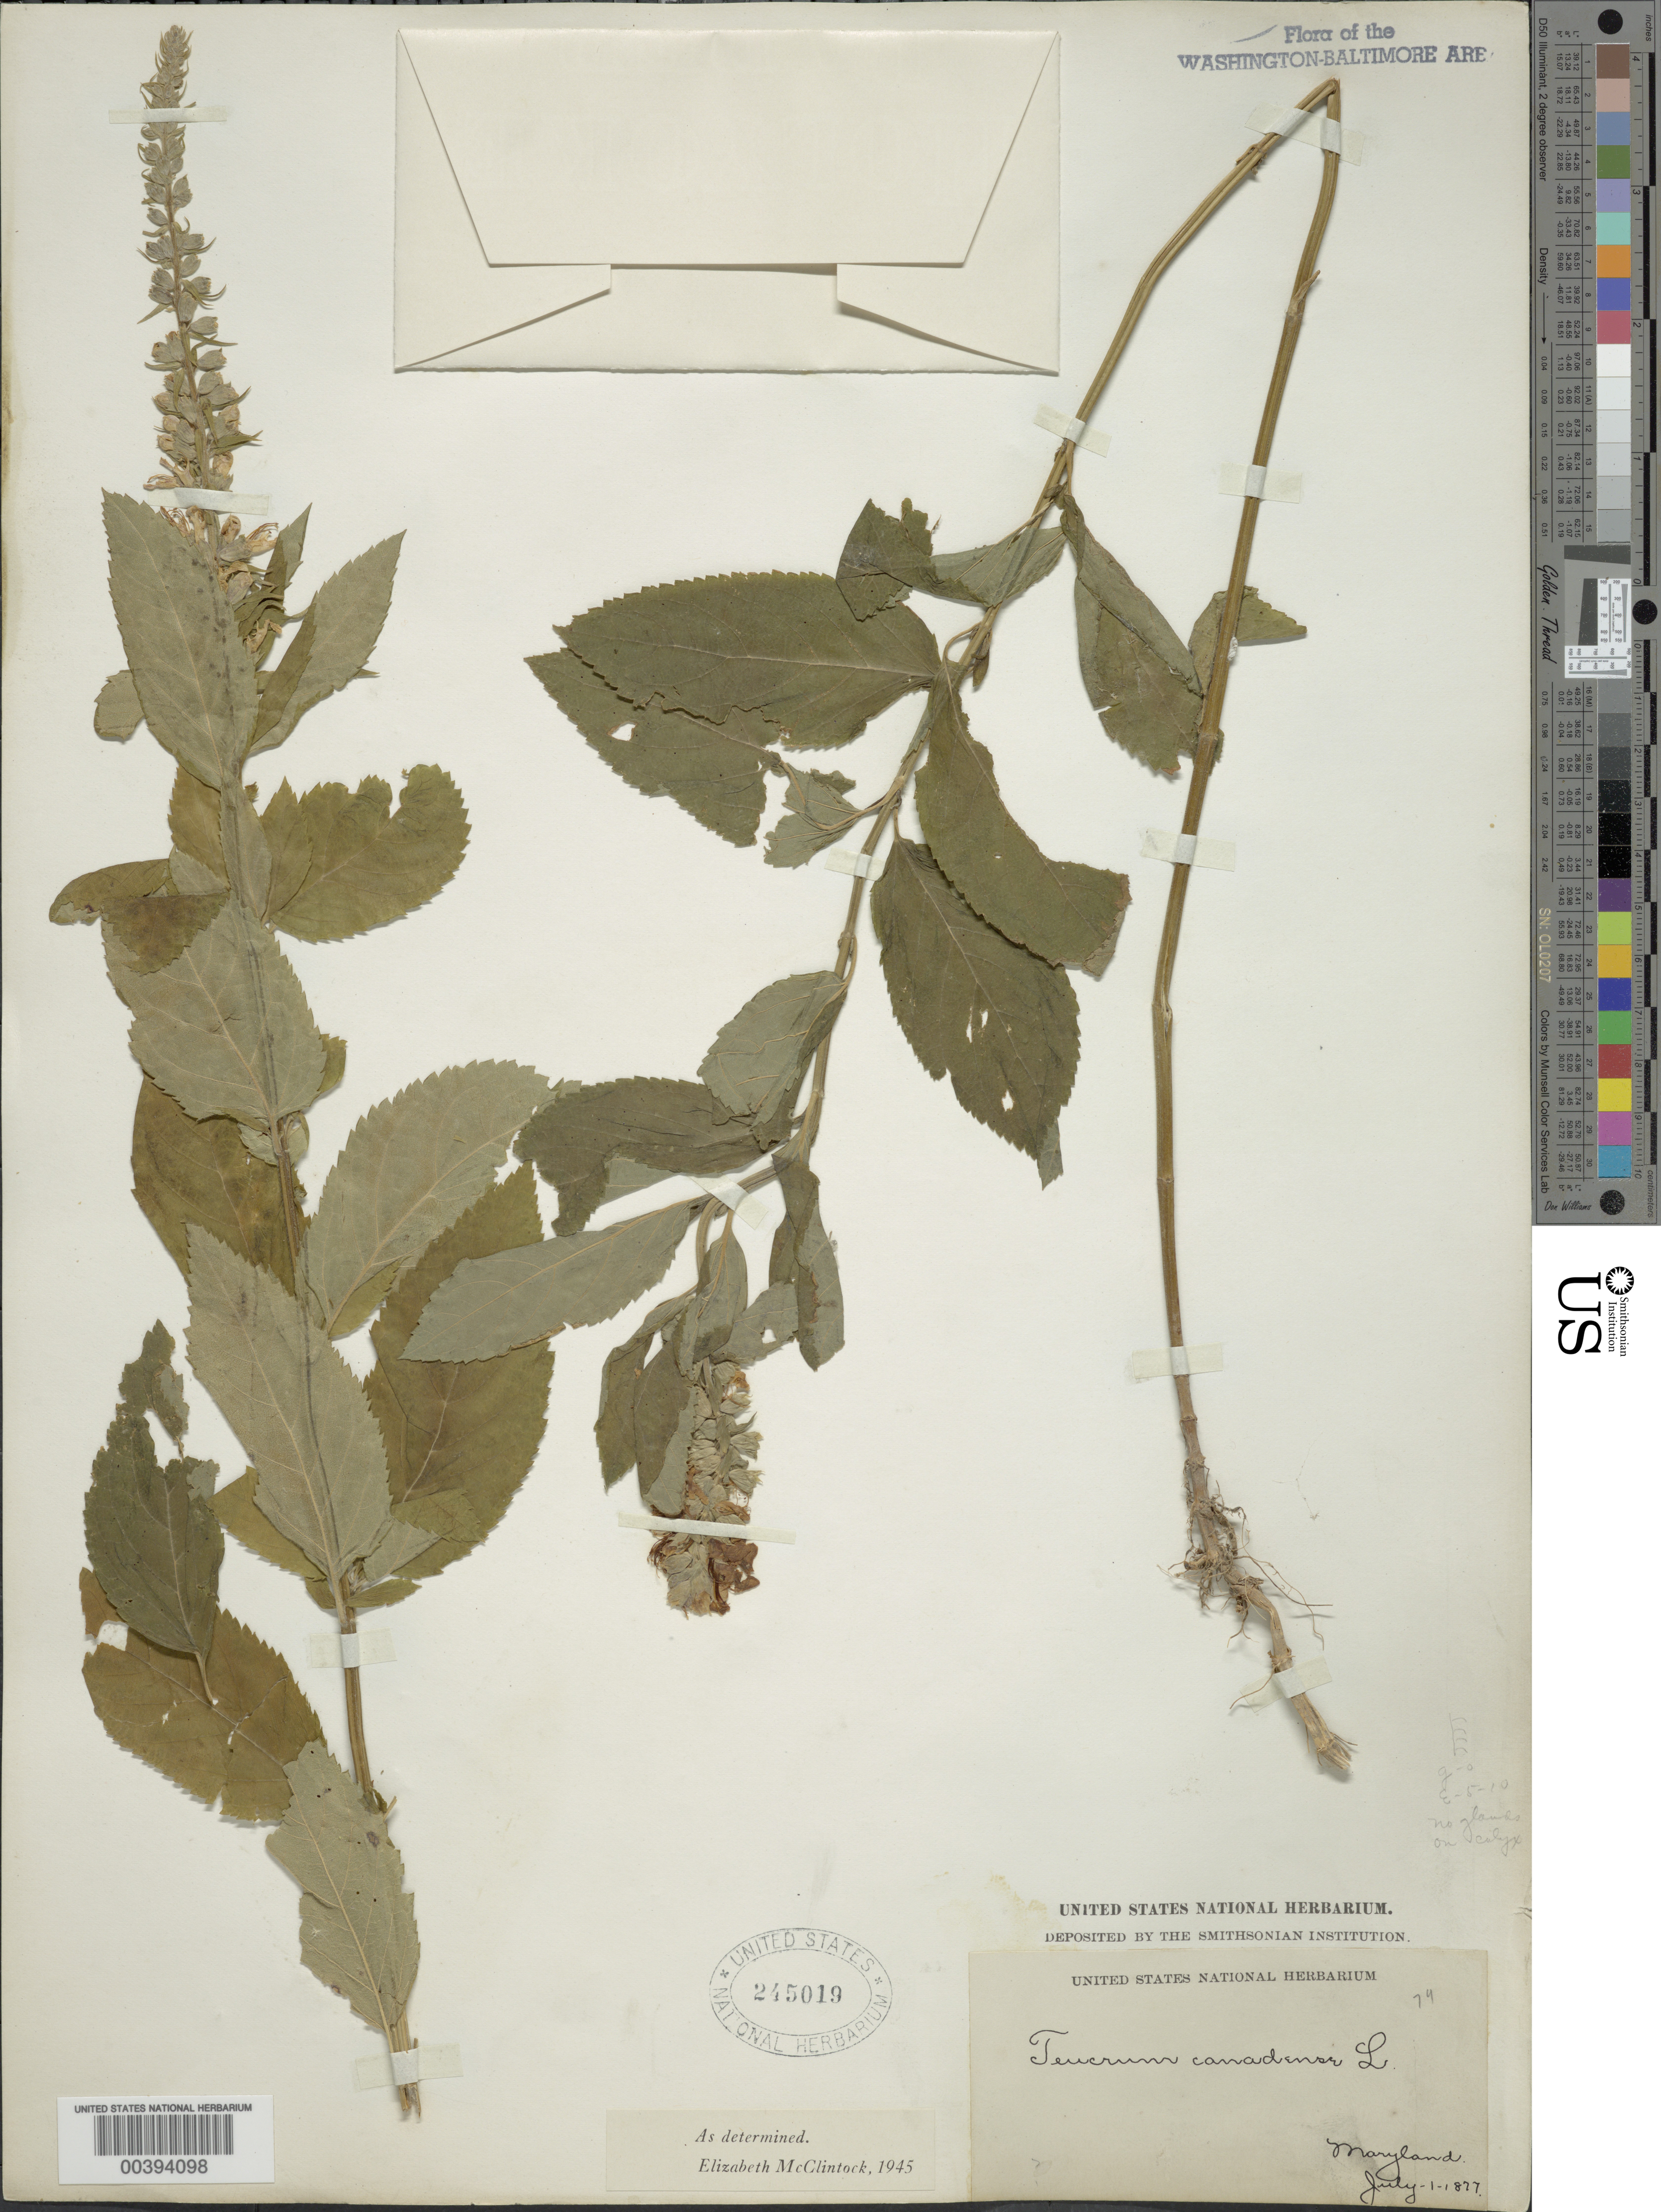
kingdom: Plantae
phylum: Tracheophyta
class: Magnoliopsida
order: Lamiales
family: Lamiaceae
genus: Teucrium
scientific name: Teucrium canadense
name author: L.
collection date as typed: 01 Jul 1877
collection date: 1877-07-01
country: United States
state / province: Maryland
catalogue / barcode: US 245019